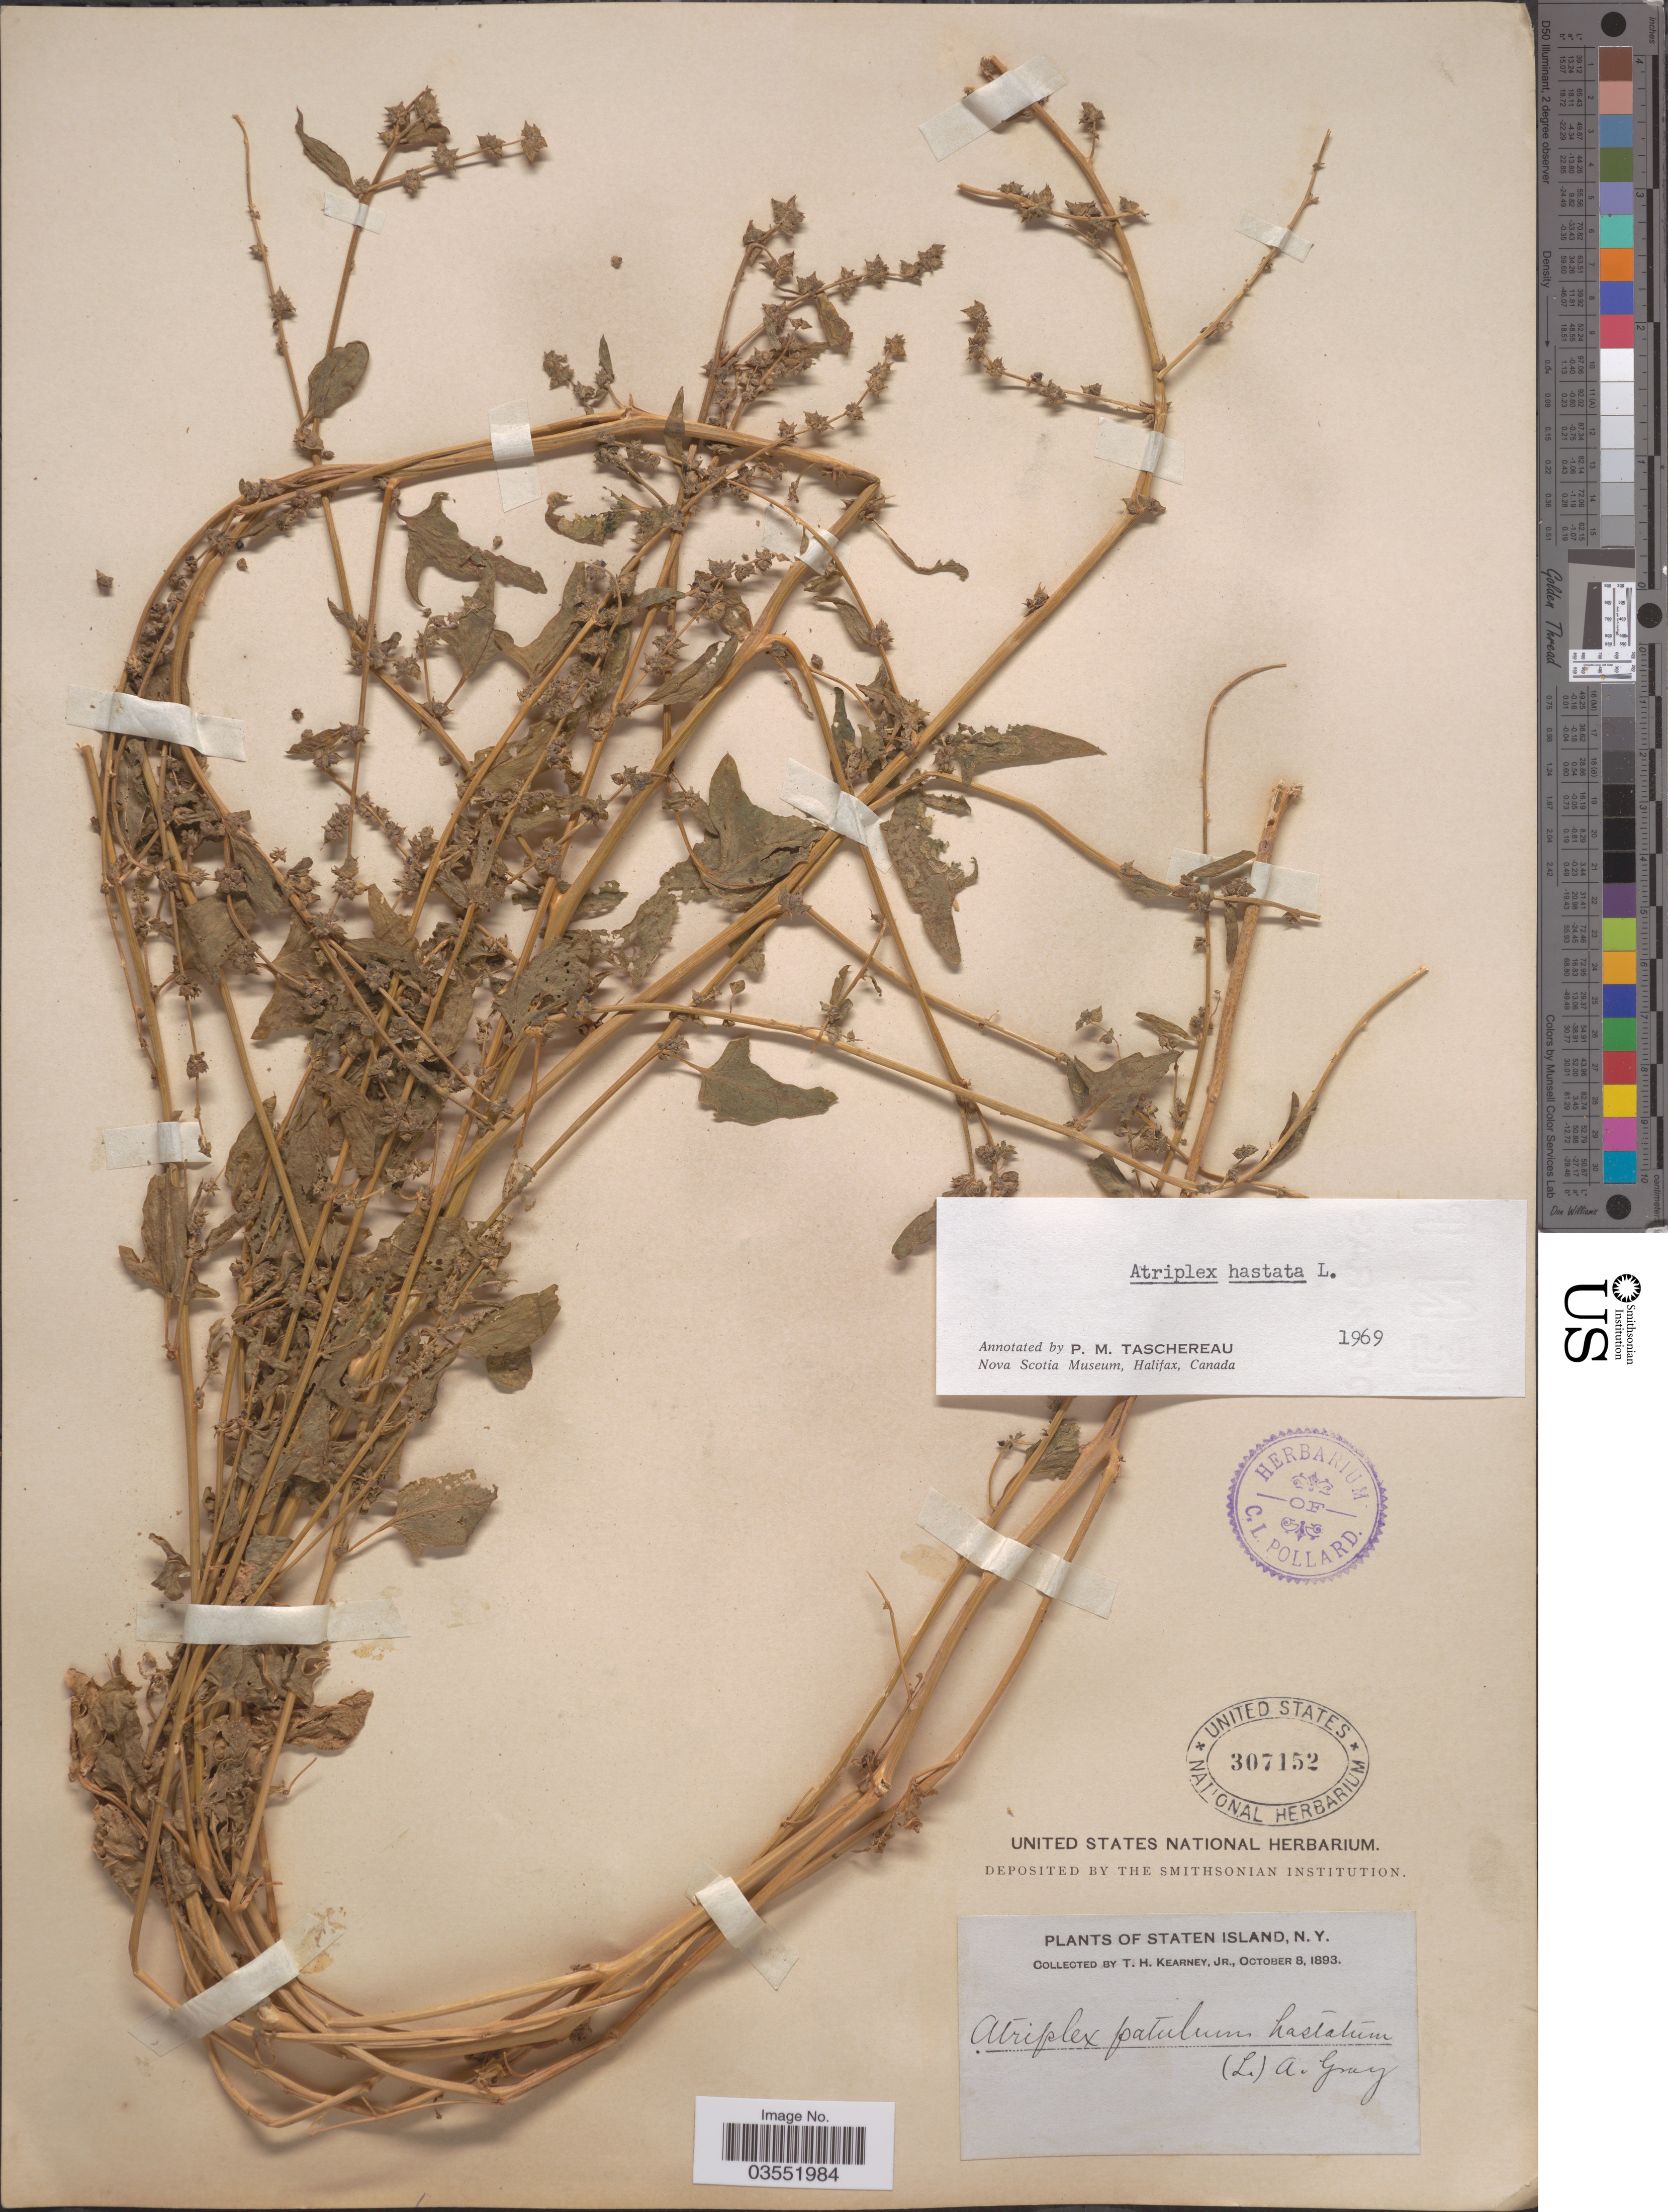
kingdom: Plantae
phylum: Tracheophyta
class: Magnoliopsida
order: Caryophyllales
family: Amaranthaceae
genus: Atriplex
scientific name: Atriplex hastata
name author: L.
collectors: T. H. Kearney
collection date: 1893-10-08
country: United States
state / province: New York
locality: Staten Island.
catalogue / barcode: US 307152